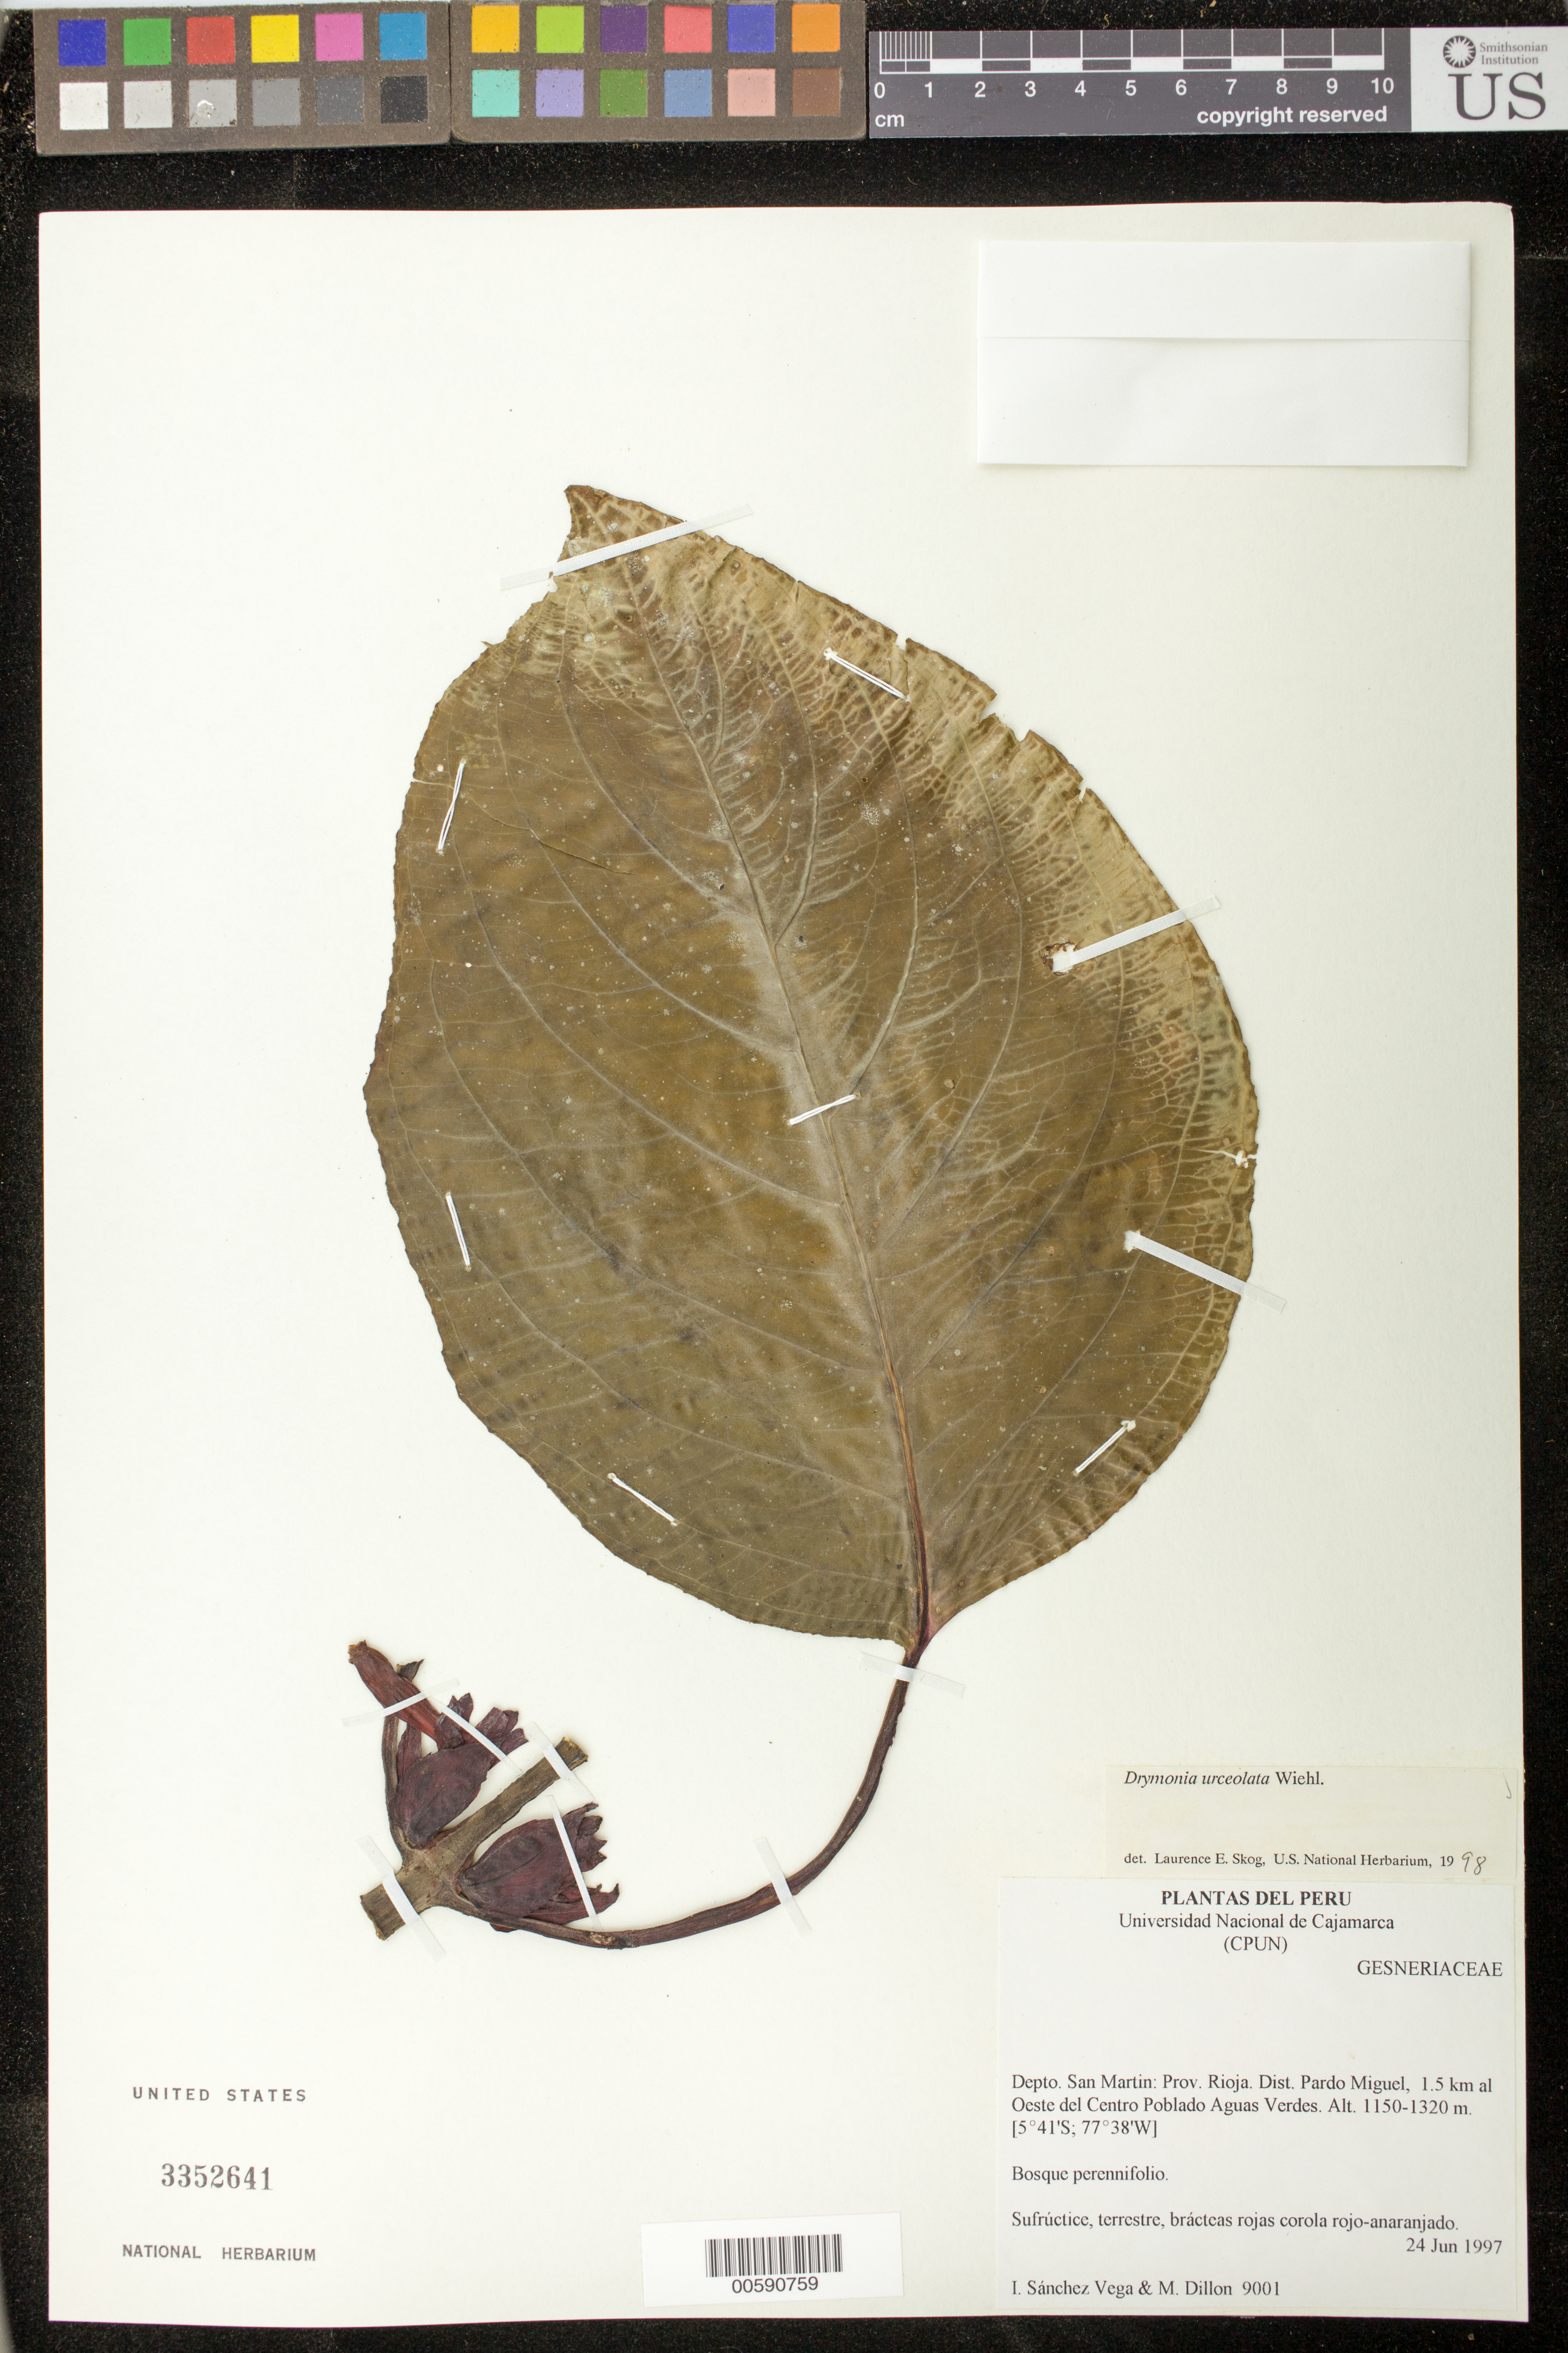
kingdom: Plantae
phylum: Tracheophyta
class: Magnoliopsida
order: Lamiales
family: Gesneriaceae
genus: Drymonia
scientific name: Drymonia urceolata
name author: Wiehler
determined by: Skog, Laurence E.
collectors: I. M. Sánchez Vega & M. O. Dillon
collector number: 9001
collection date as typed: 24 Jun 1997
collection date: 1997-06-24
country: Peru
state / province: San Martín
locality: Prov. Rioja, Dist. Pardo Miguel; 1.5 km al Oeste del Cenro Poblado Aguas Verdes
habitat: Bosque perennifolio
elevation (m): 1150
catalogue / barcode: US 3352641